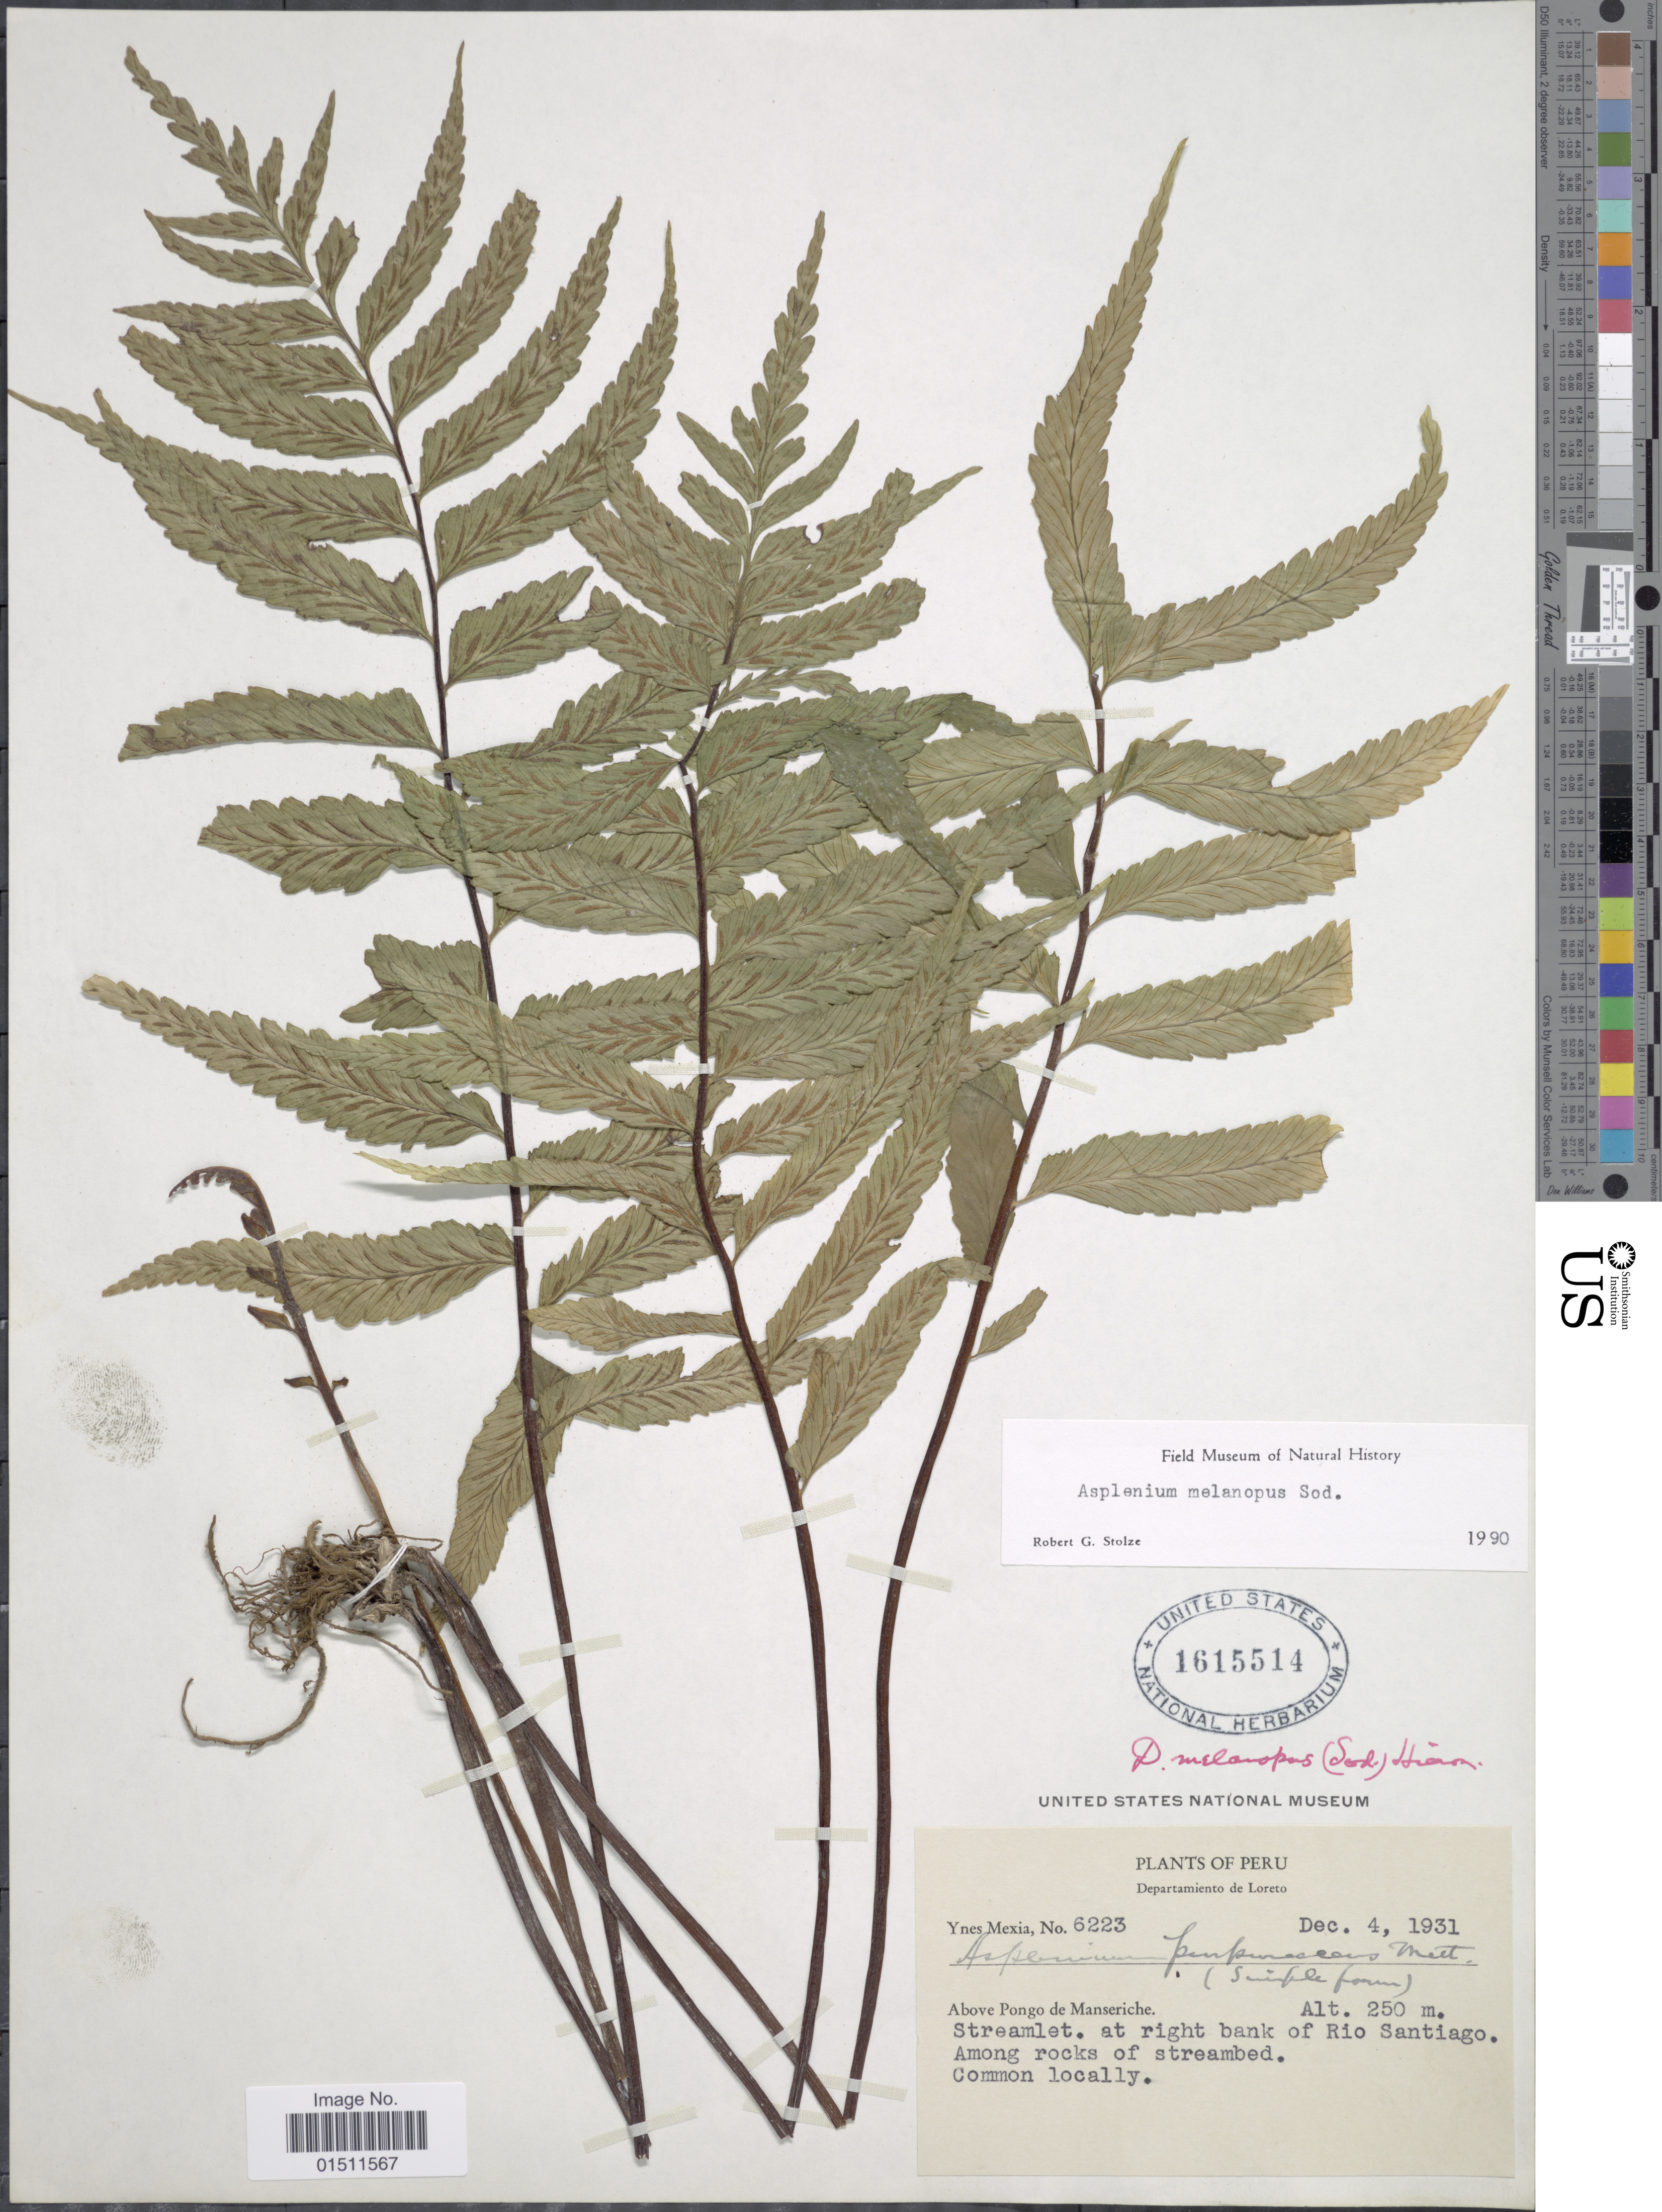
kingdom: Plantae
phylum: Tracheophyta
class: Polypodiopsida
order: Polypodiales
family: Aspleniaceae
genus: Asplenium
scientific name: Asplenium melanopus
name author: Sodiro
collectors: Y. Mexia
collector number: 6223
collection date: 1931-12-04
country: Peru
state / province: Loreto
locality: Departamiento de Loreto, above Pongo de Manseriche, streamlet at right bank of Rio Santiago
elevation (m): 250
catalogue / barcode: US 1615514